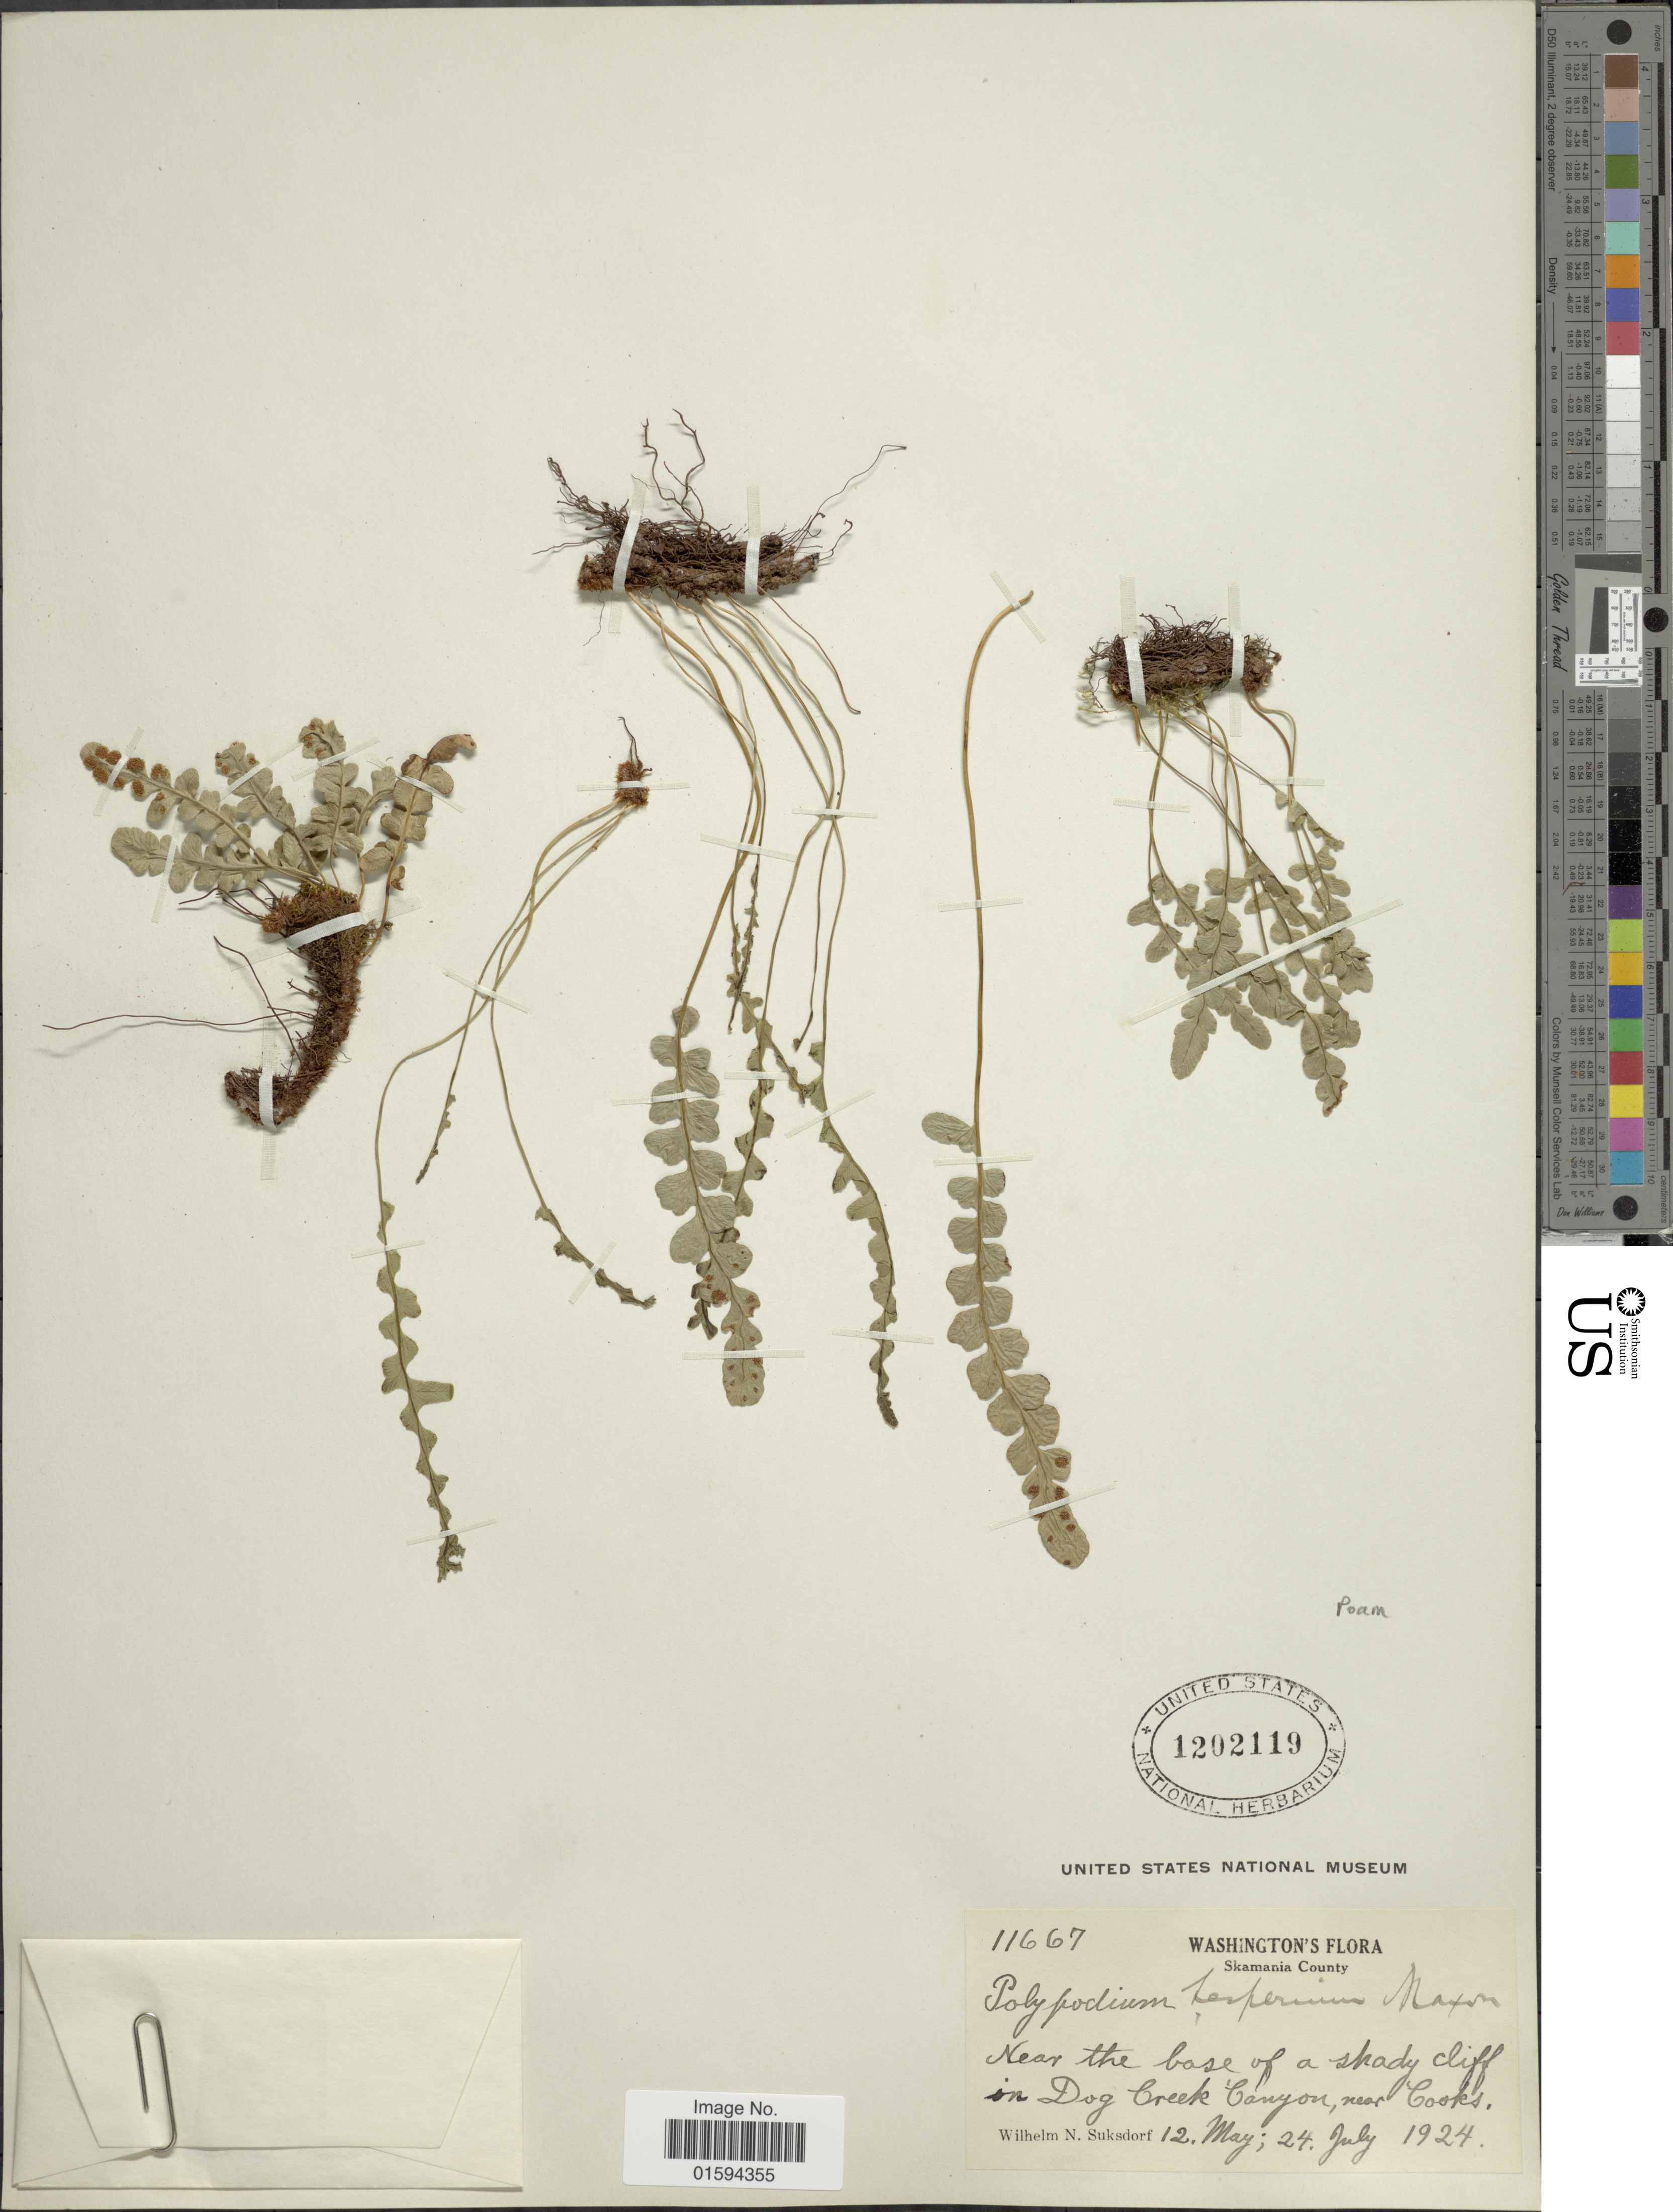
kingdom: Plantae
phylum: Tracheophyta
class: Polypodiopsida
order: Polypodiales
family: Polypodiaceae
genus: Polypodium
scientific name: Polypodium amorphum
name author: Suksd.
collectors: W. N. Suksdorf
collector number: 11667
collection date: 1924-05-12/1924-07-24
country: United States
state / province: Washington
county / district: Skamania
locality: Skamania County, near the base of a shady cliff in Dog Creek Canyon, near Cooks.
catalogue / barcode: US 1202119